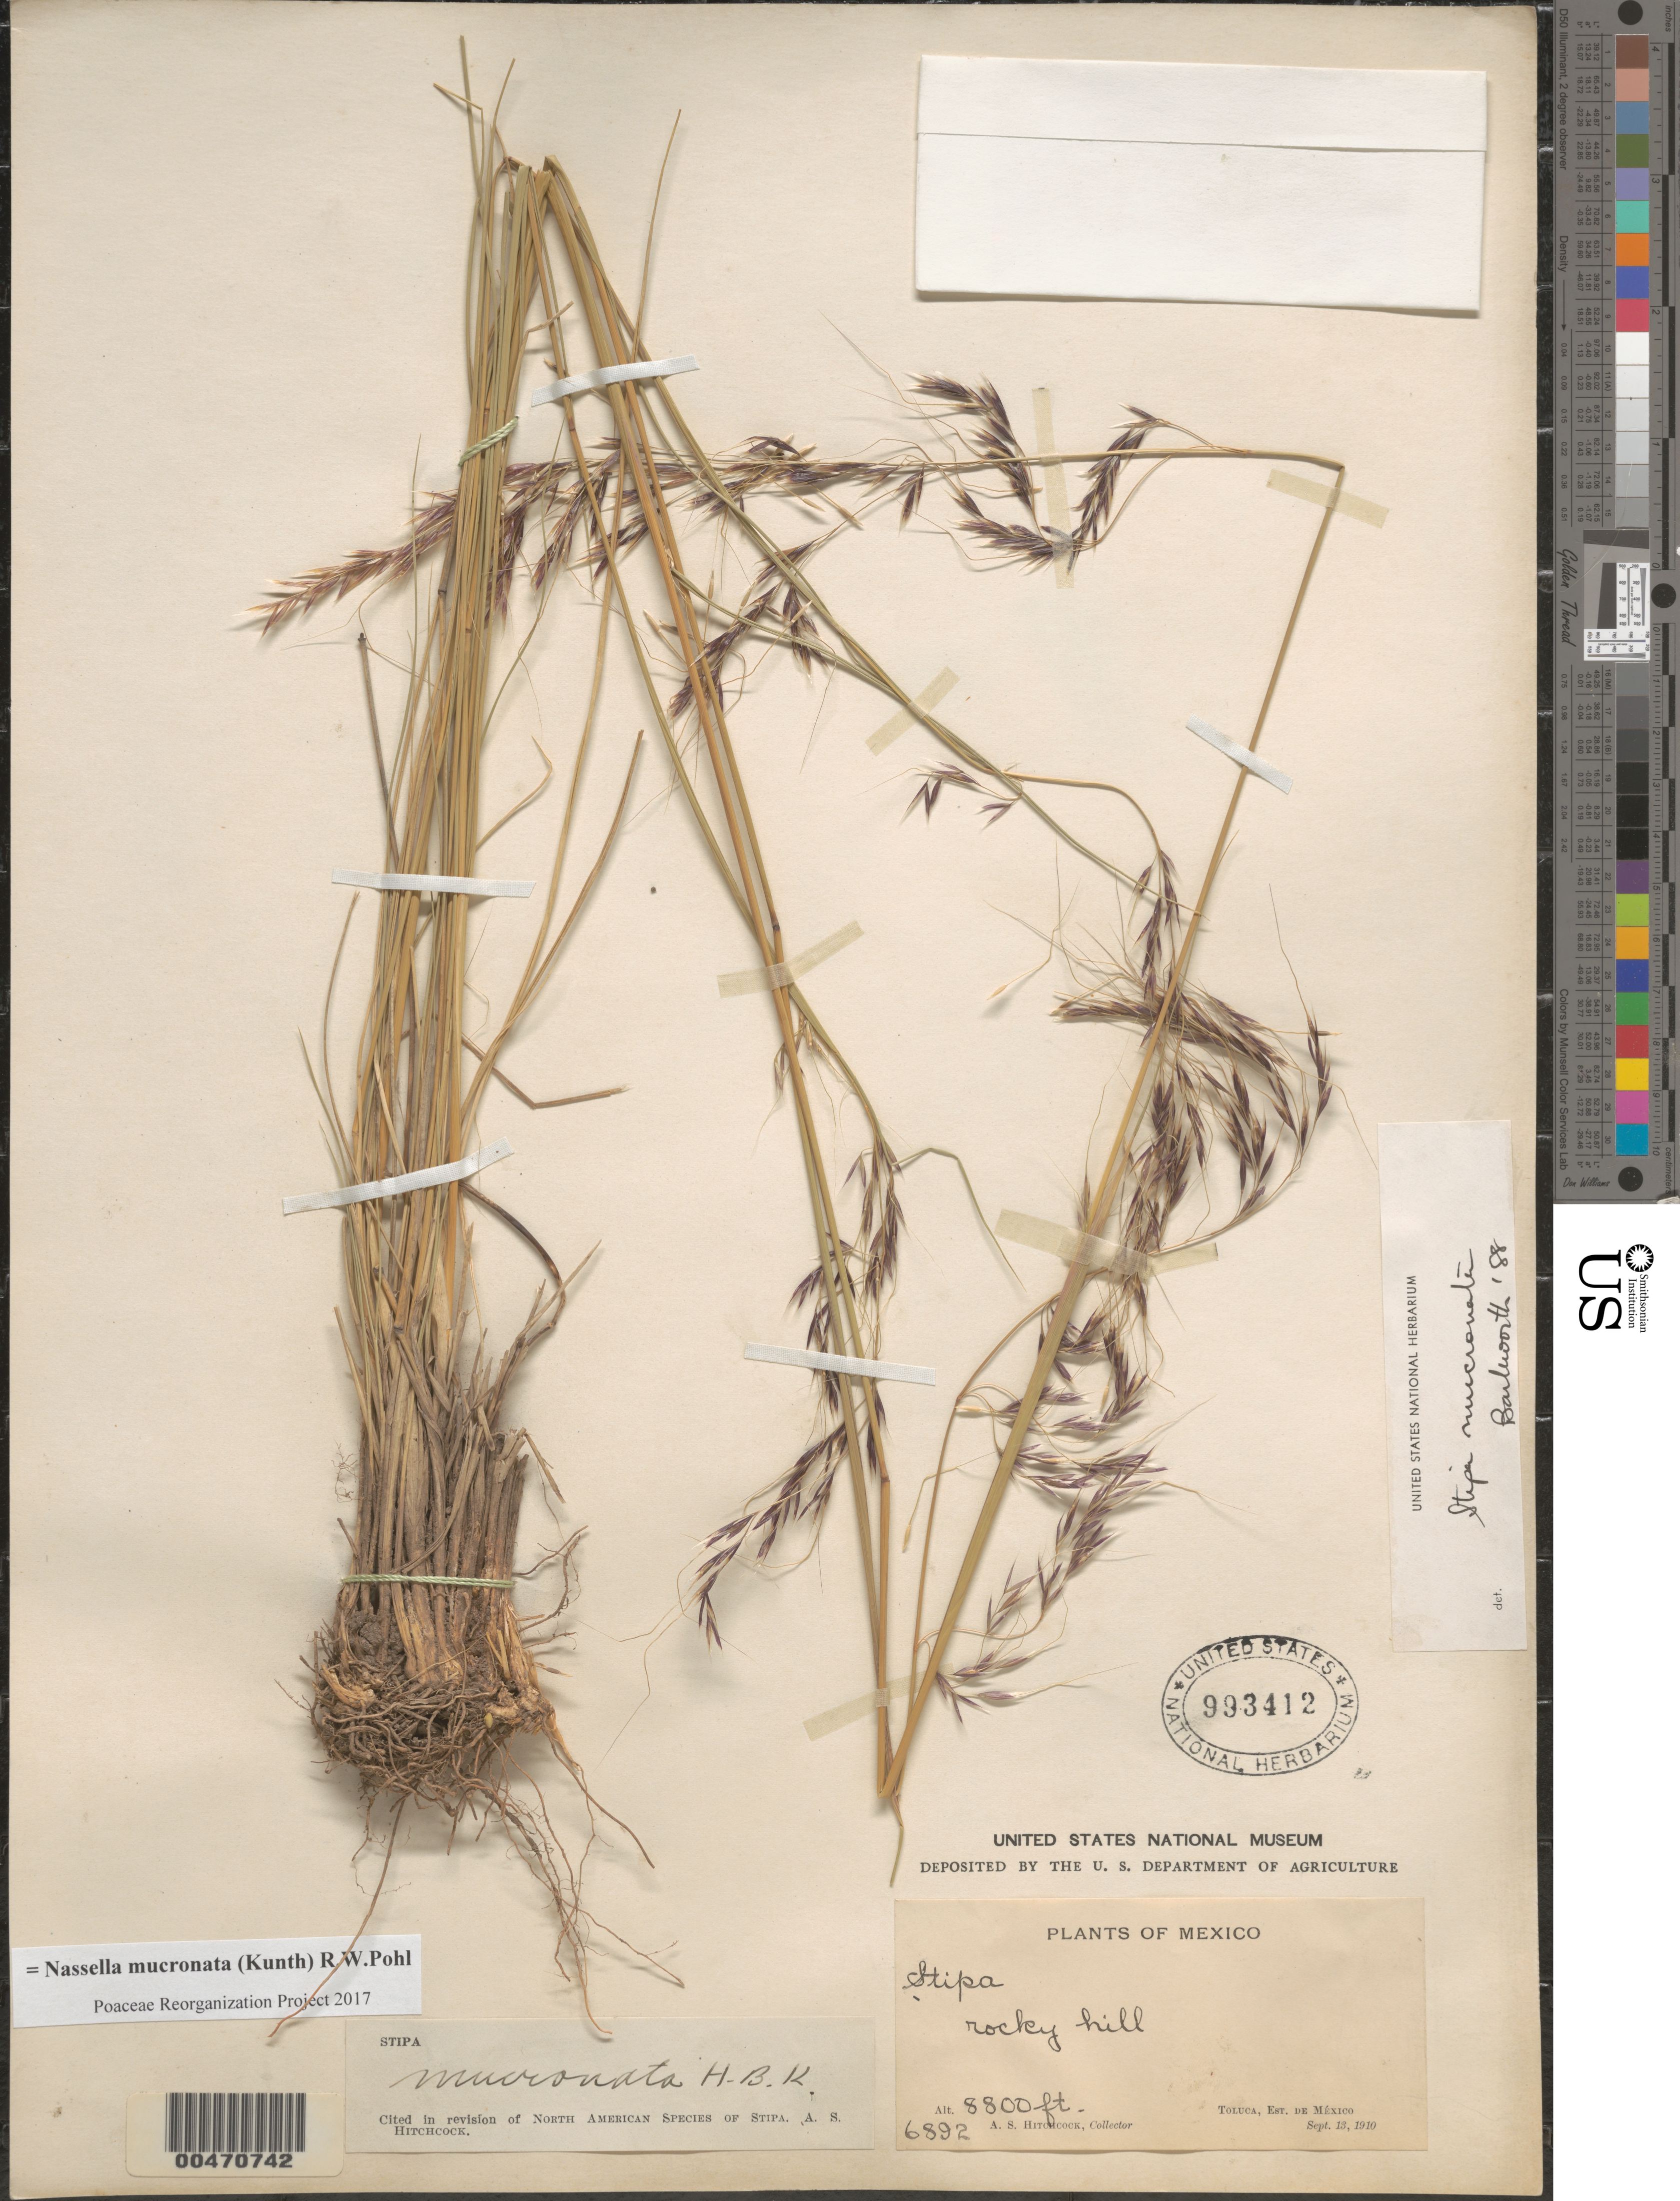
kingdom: Plantae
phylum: Tracheophyta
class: Liliopsida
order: Poales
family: Poaceae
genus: Nassella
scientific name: Nassella mucronata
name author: (Kunth) R.W. Pohl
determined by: Poaceae Reorganization Project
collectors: A. S. Hitchcock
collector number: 6892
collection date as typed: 13 Sep 1910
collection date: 1910-09-13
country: Mexico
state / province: México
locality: Toluca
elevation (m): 2682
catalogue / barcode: US 993412